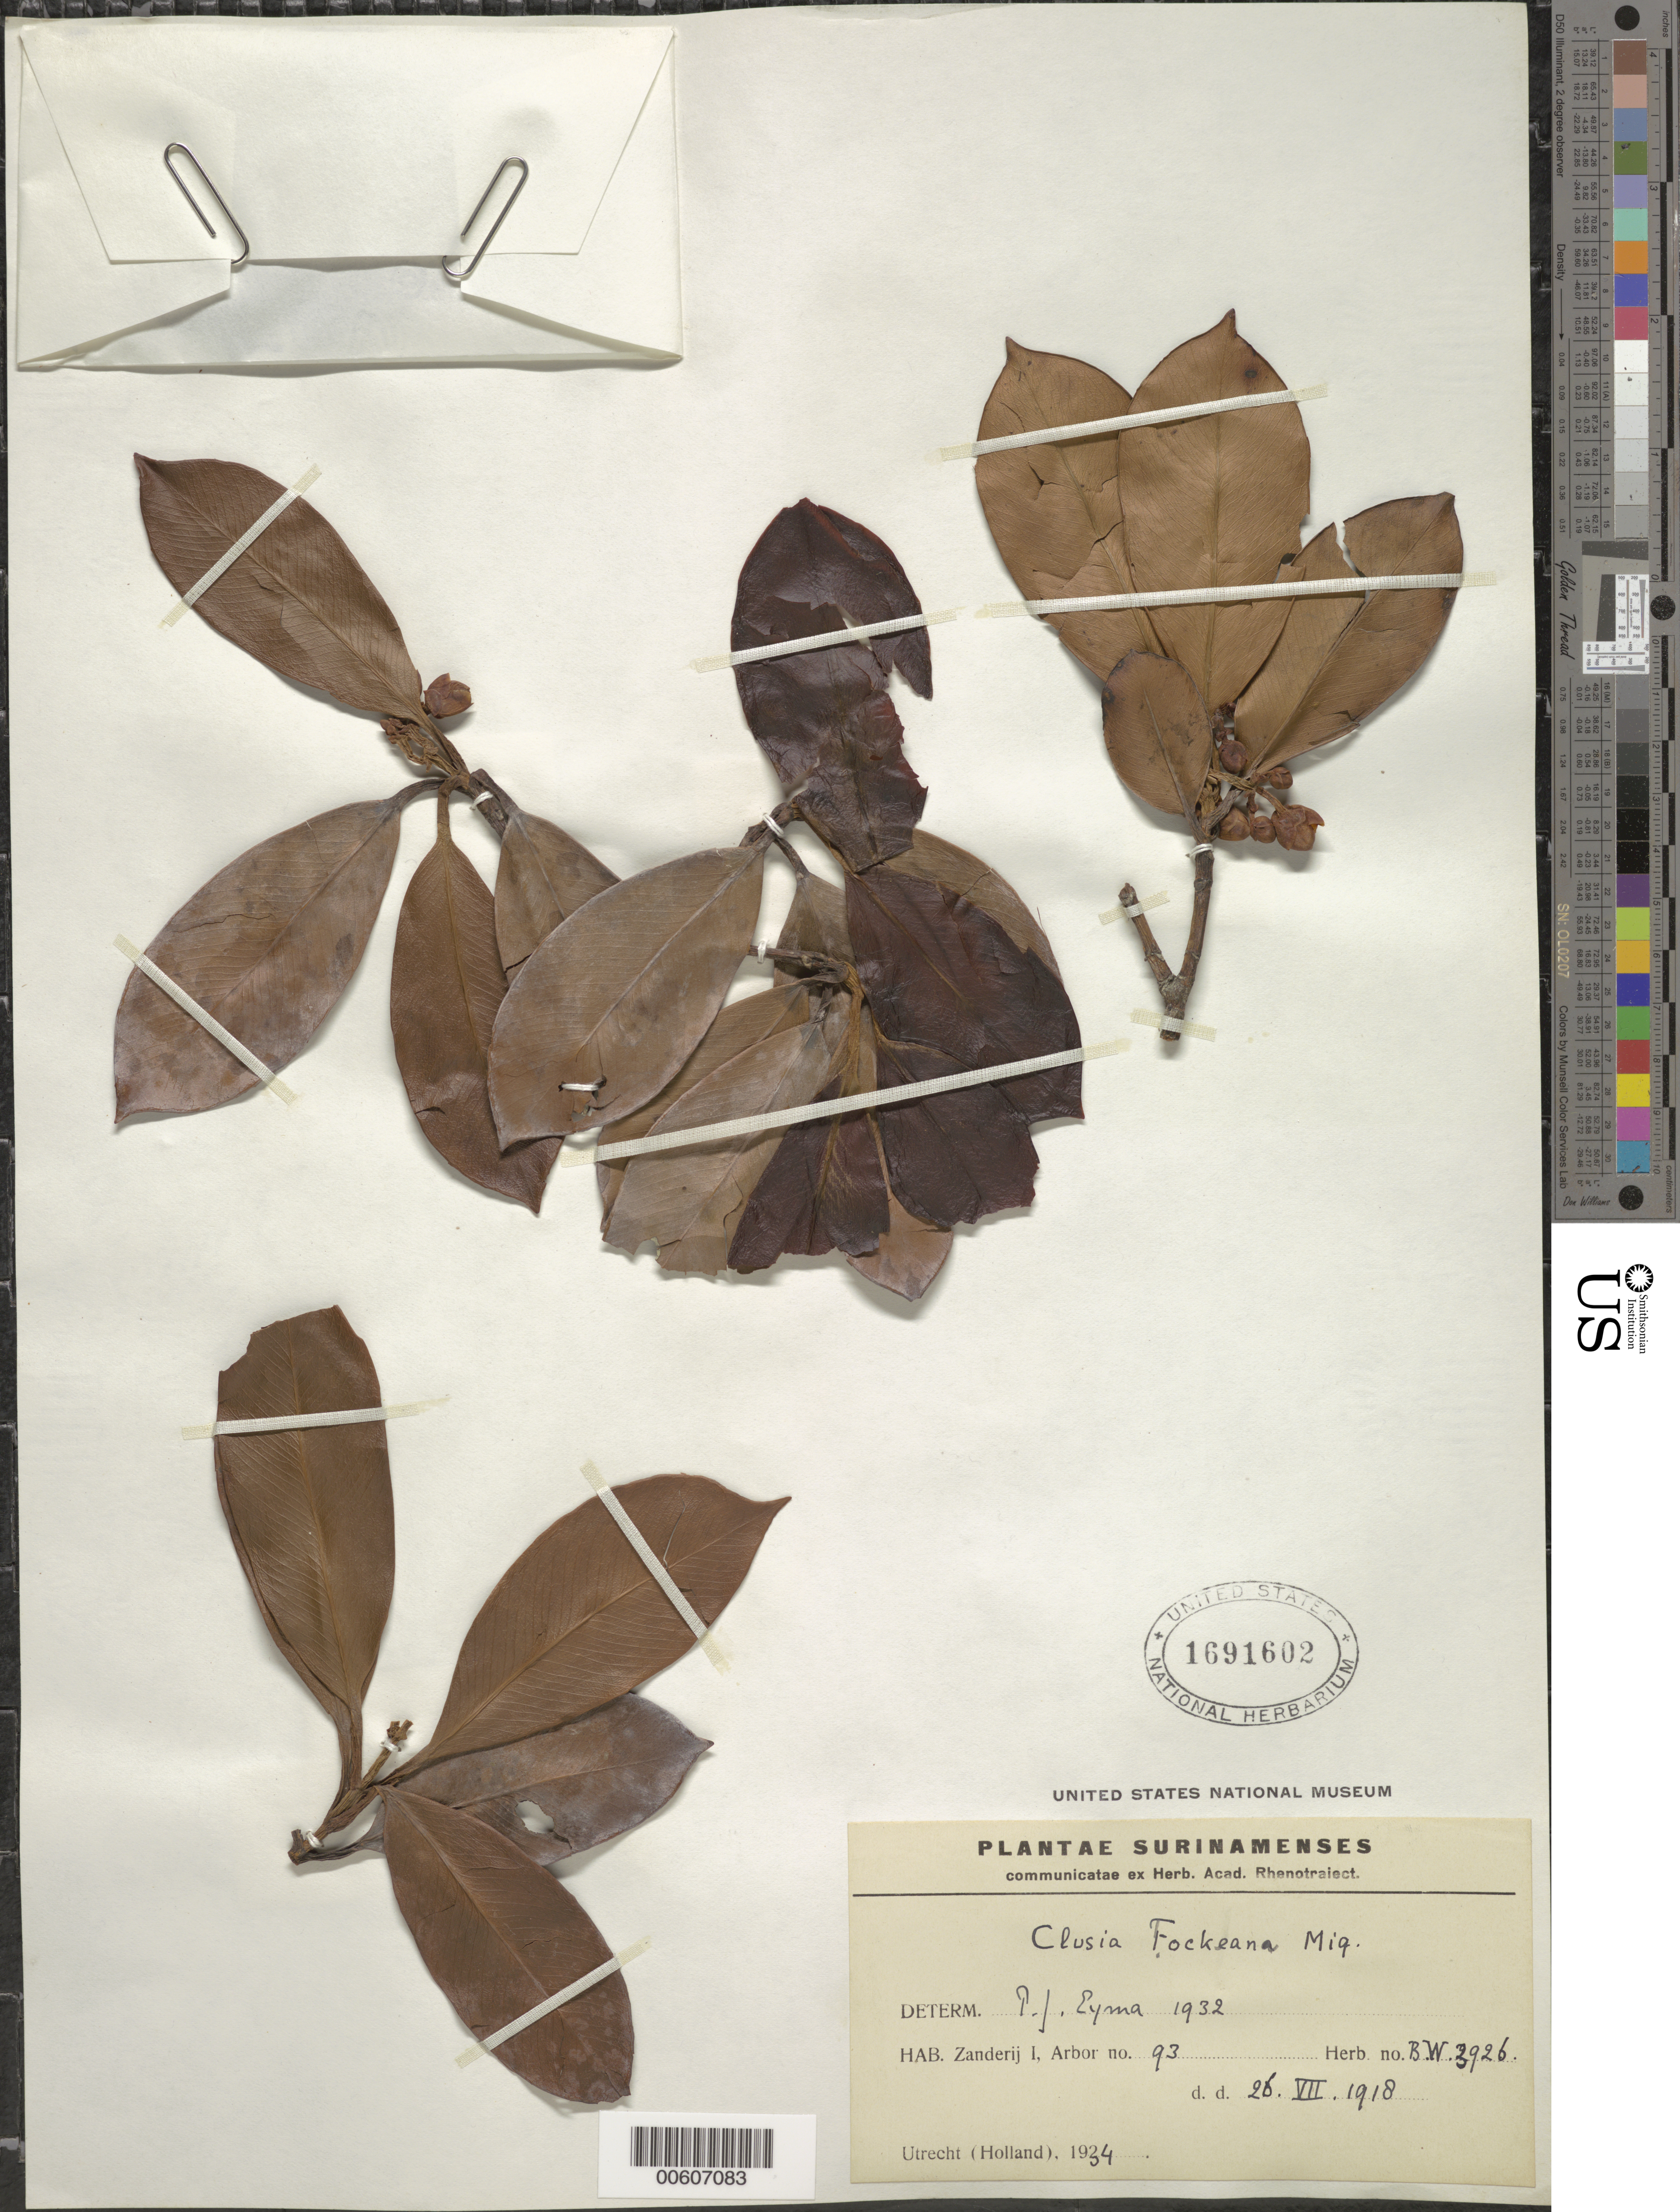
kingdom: Plantae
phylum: Tracheophyta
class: Magnoliopsida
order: Malpighiales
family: Clusiaceae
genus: Clusia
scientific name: Clusia fockeana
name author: Miq.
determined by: Eyma, P. J.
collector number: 3926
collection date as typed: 26-Jul-18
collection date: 1918-07-26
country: Suriname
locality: Zanderij I., Forest Reserve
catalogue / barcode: US 1591602